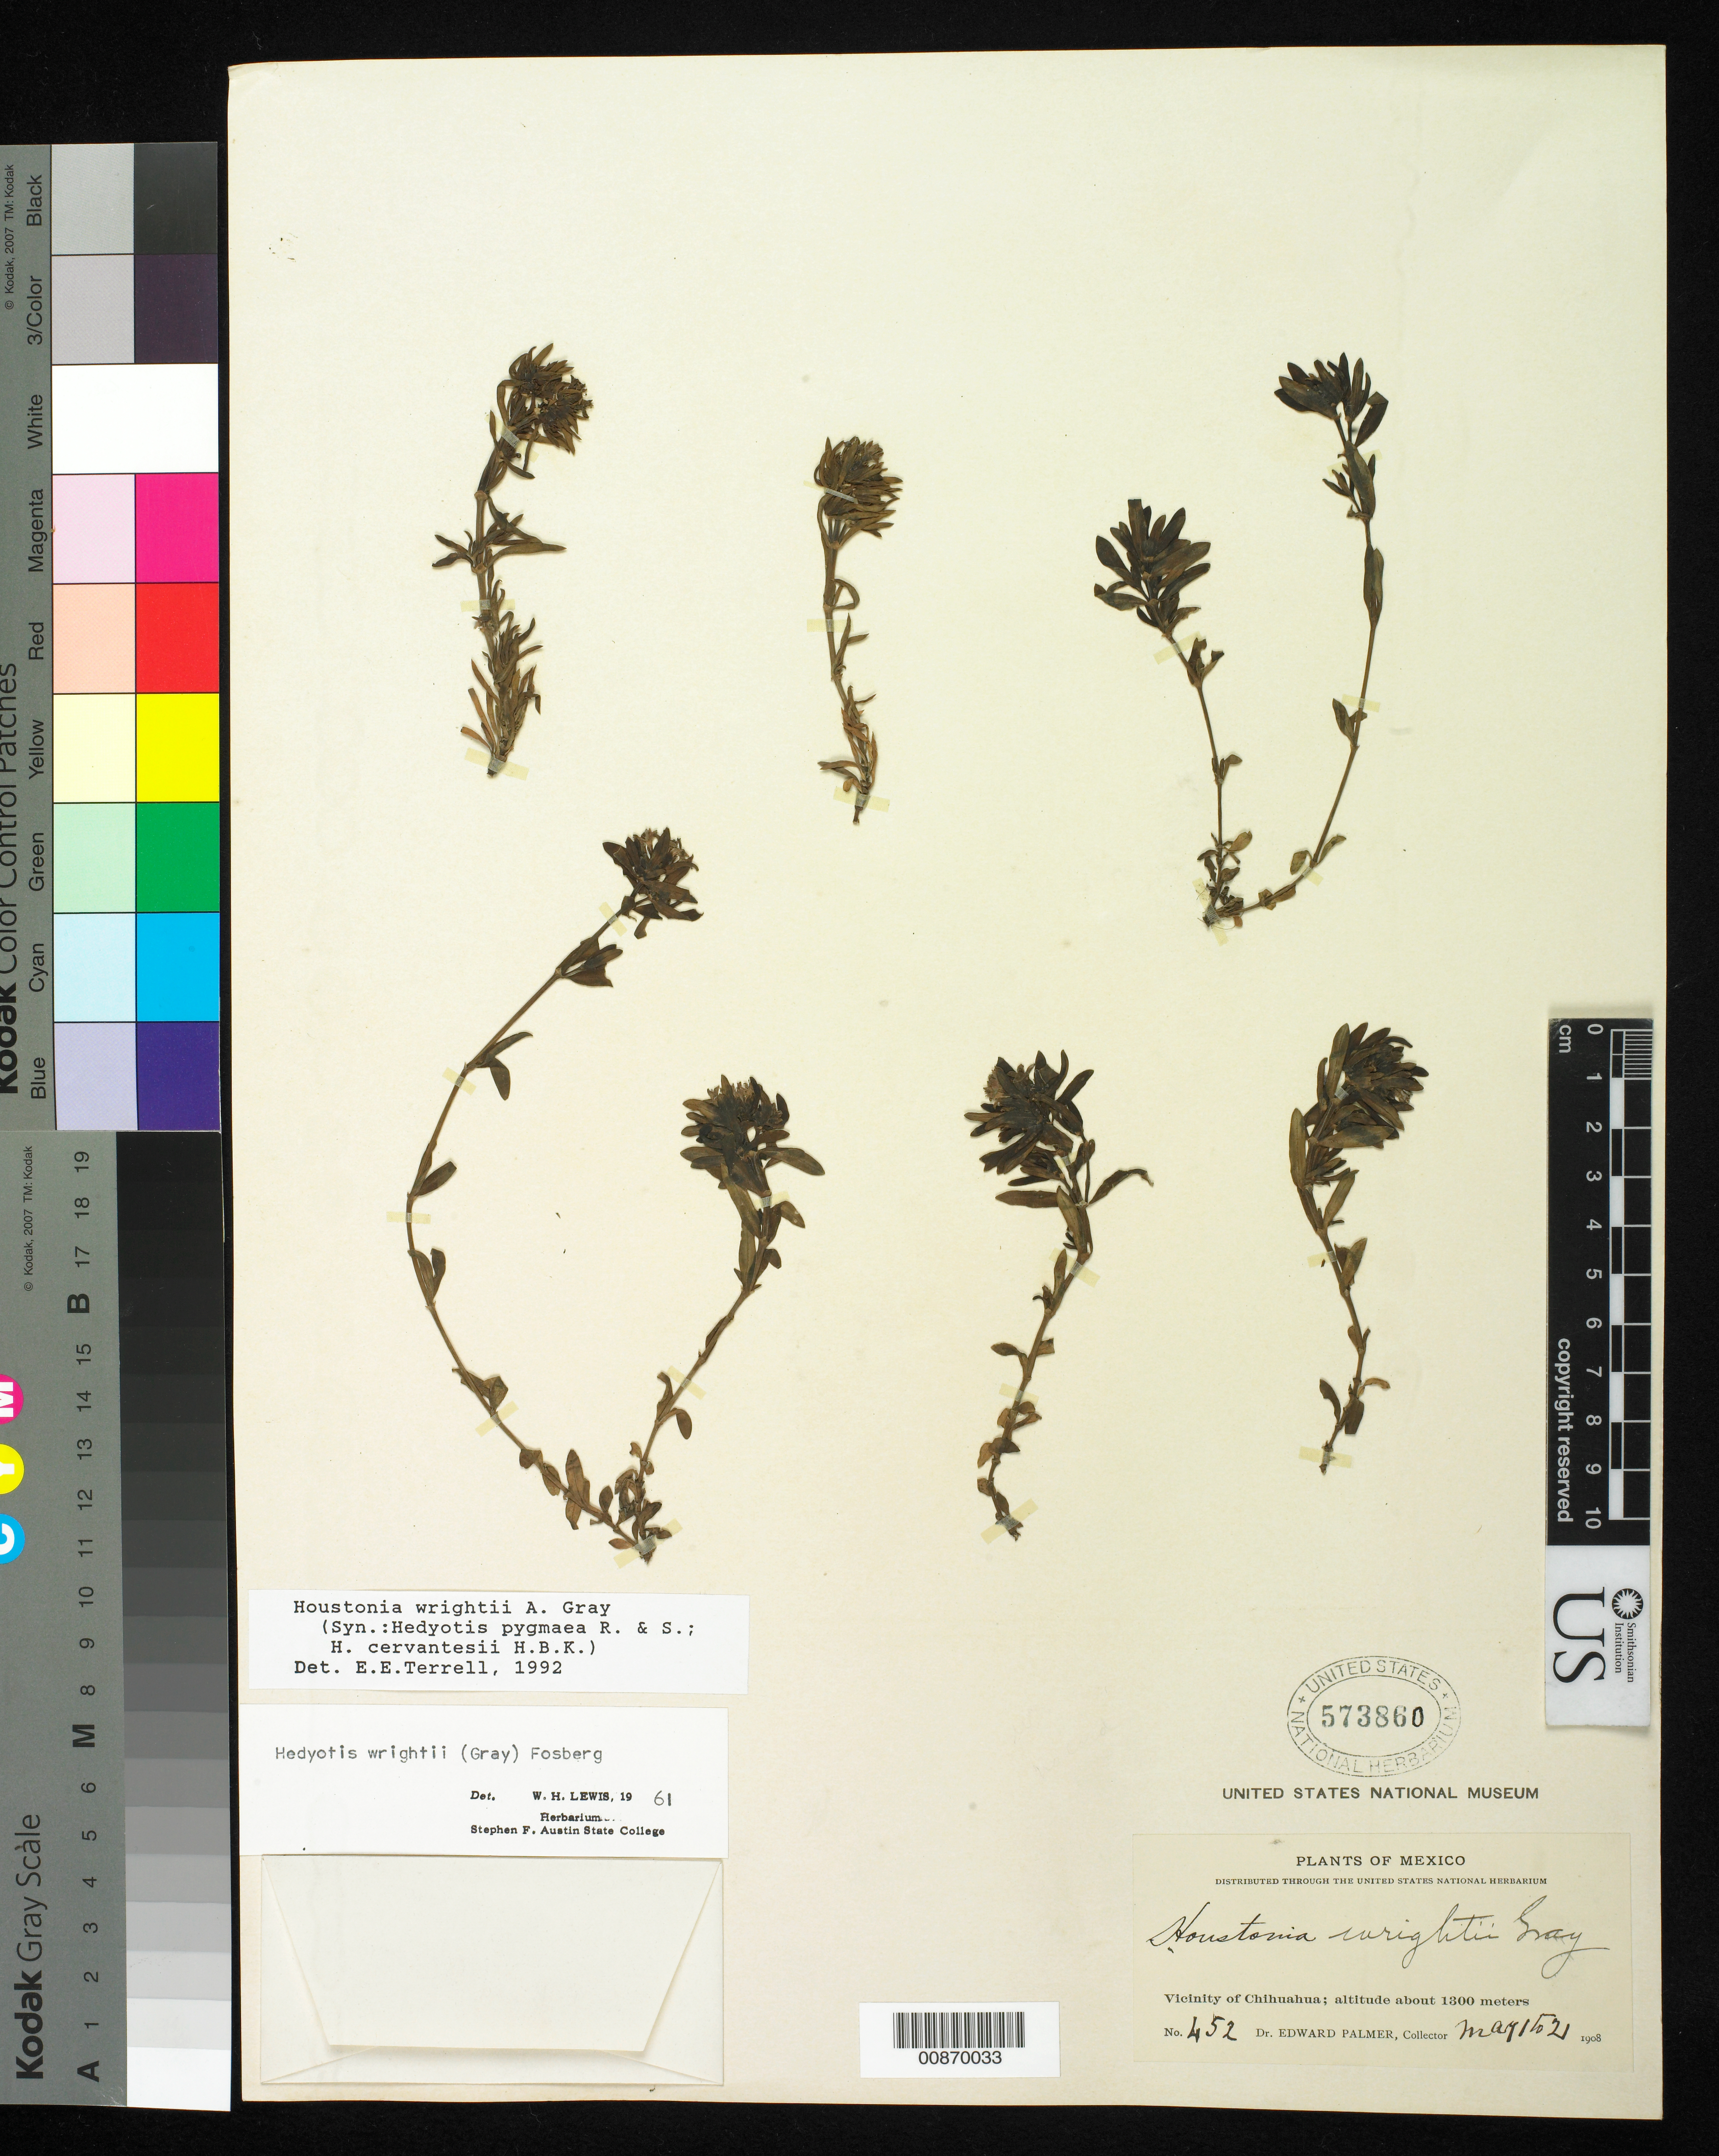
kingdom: Plantae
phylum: Tracheophyta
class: Magnoliopsida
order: Gentianales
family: Rubiaceae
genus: Houstonia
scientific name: Houstonia wrightii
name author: (A. Gray) A. Gray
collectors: E. Palmer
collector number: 452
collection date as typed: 01 May 1908 to 21 May 1908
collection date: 1908-05-01/1908-05-21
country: Mexico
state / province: Chihuahua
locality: Vicinity of Chihuahua.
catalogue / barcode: US 573860